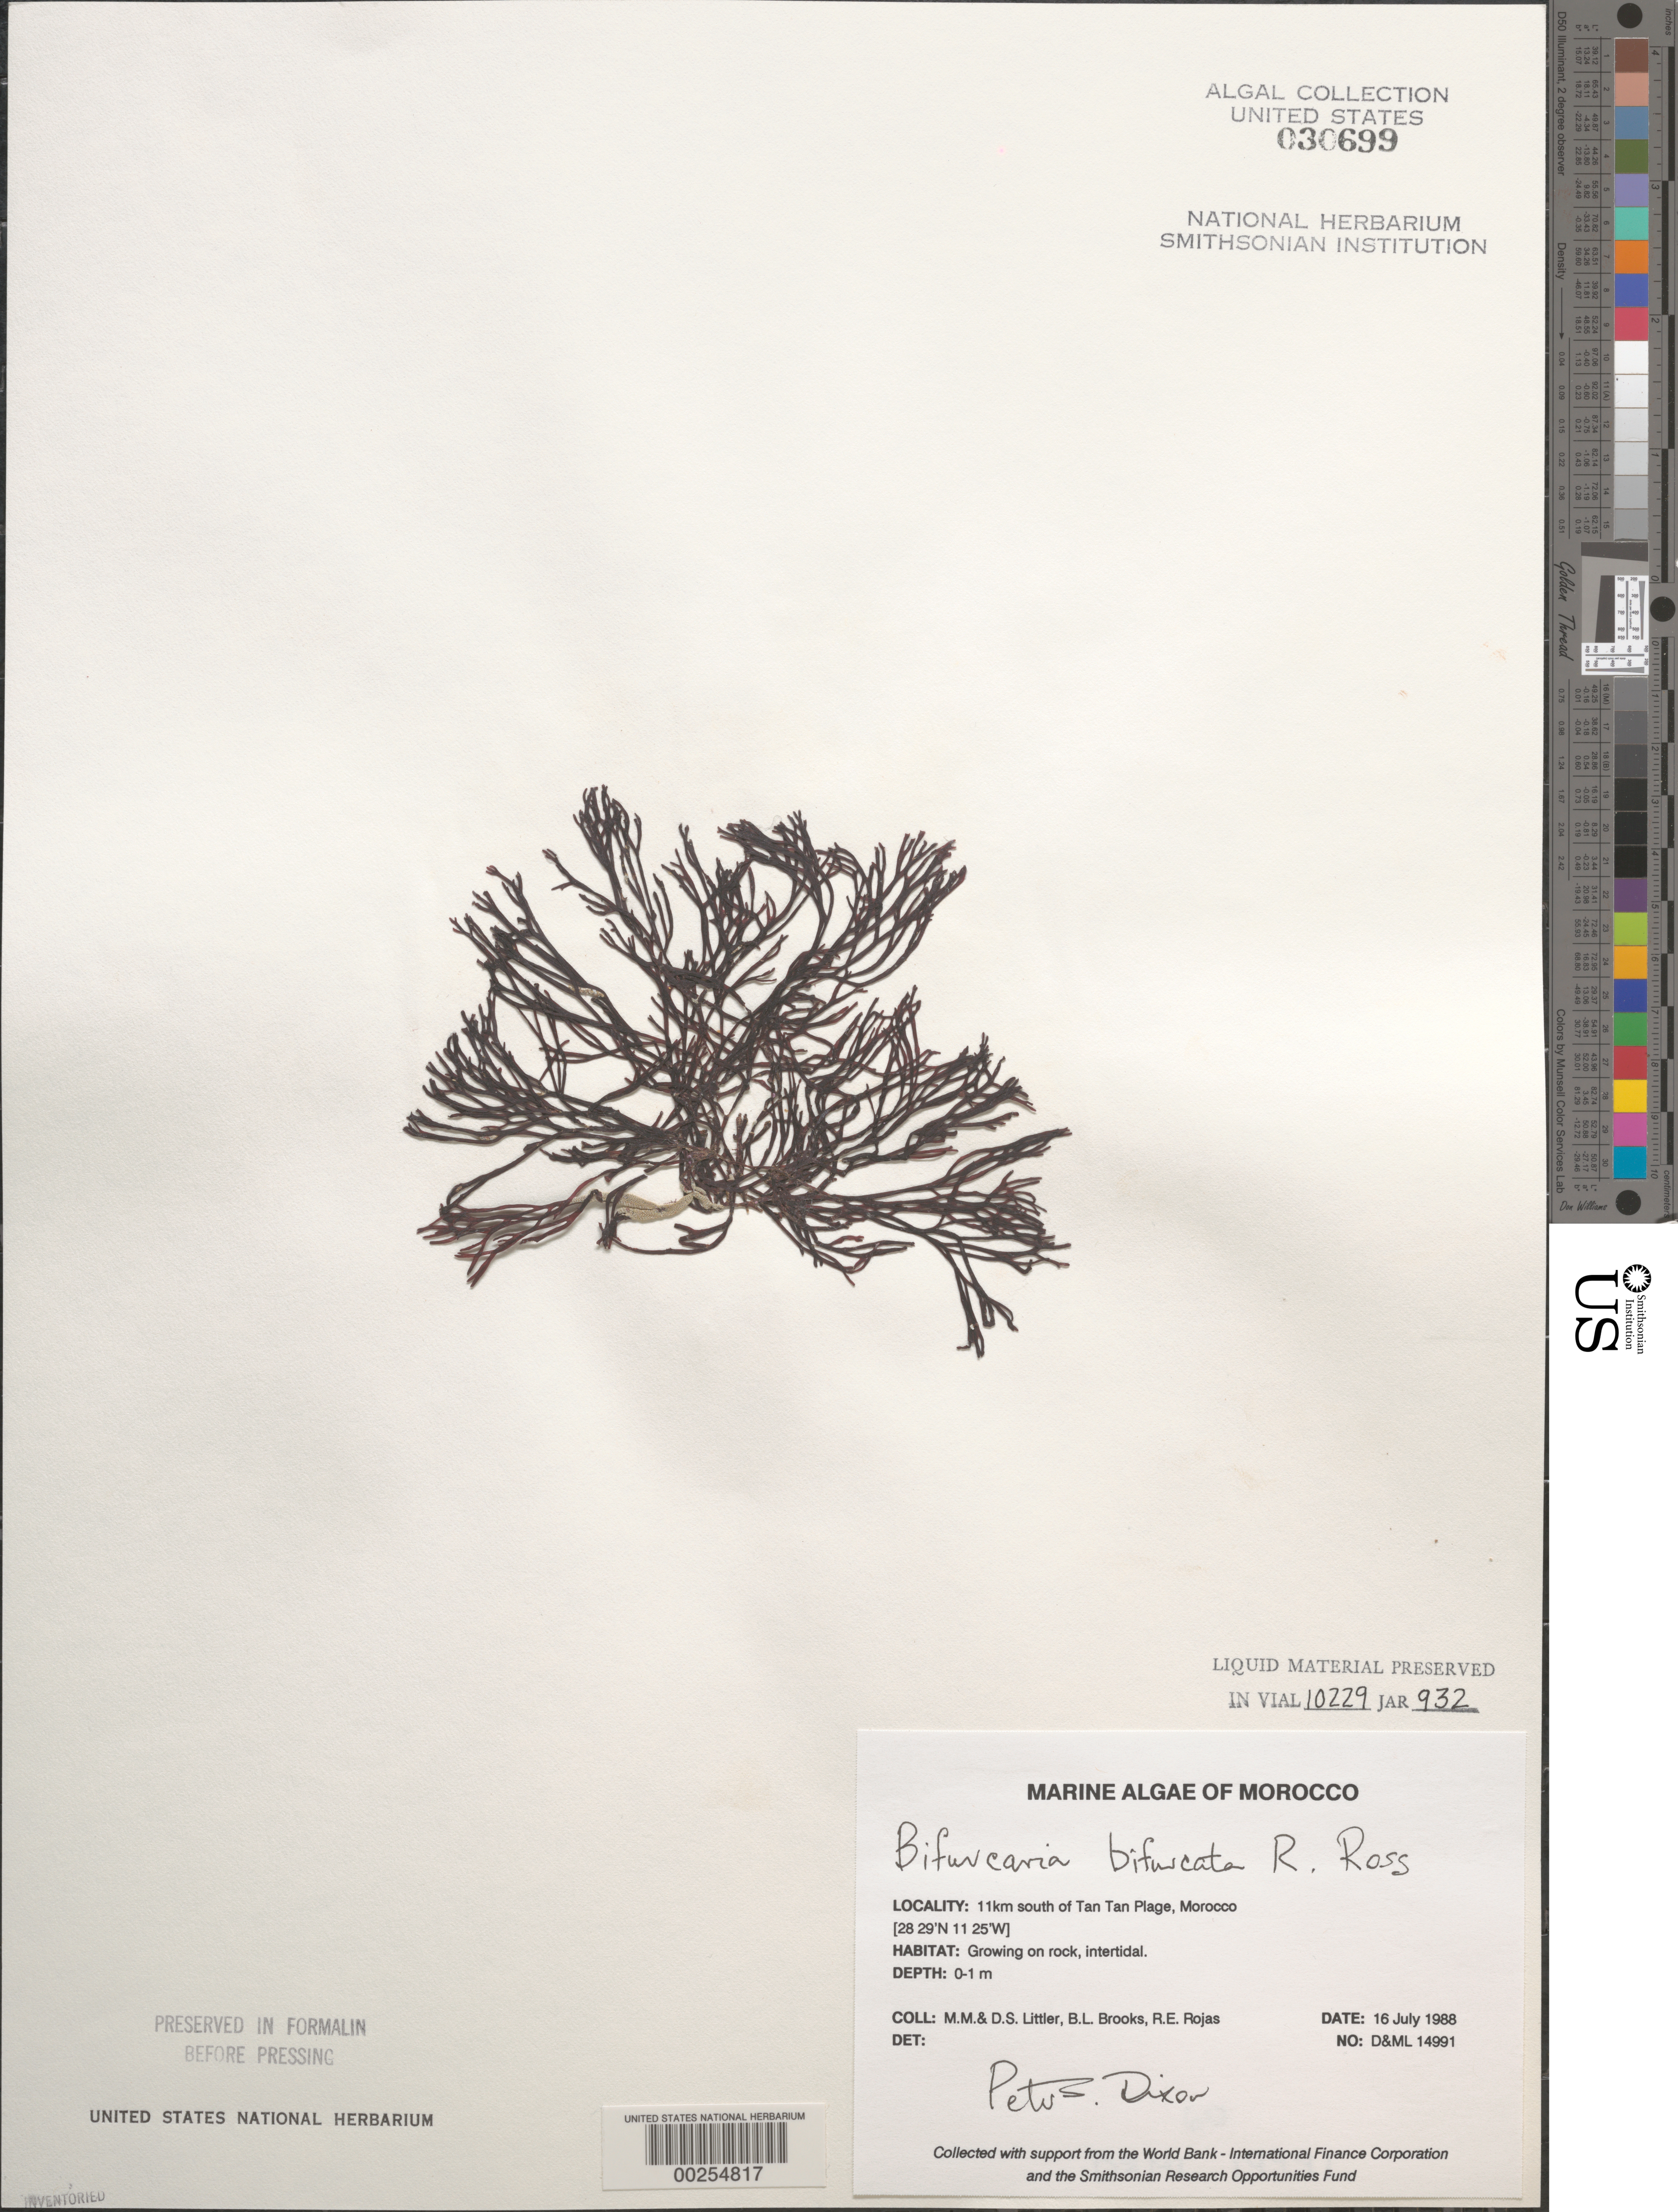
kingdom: Chromista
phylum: Ochrophyta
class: Phaeophyceae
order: Fucales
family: Sargassaceae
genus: Bifurcaria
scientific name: Bifurcaria bifurcata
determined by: Dixon, P. S.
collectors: M. M. Littler, D. S. Littler, B. Brooks & R. Rojas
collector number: D&ML 14991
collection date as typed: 16 Jul 1988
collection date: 1988-07-16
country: Morocco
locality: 11 km south of Tan Tan Plage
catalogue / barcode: US 30699